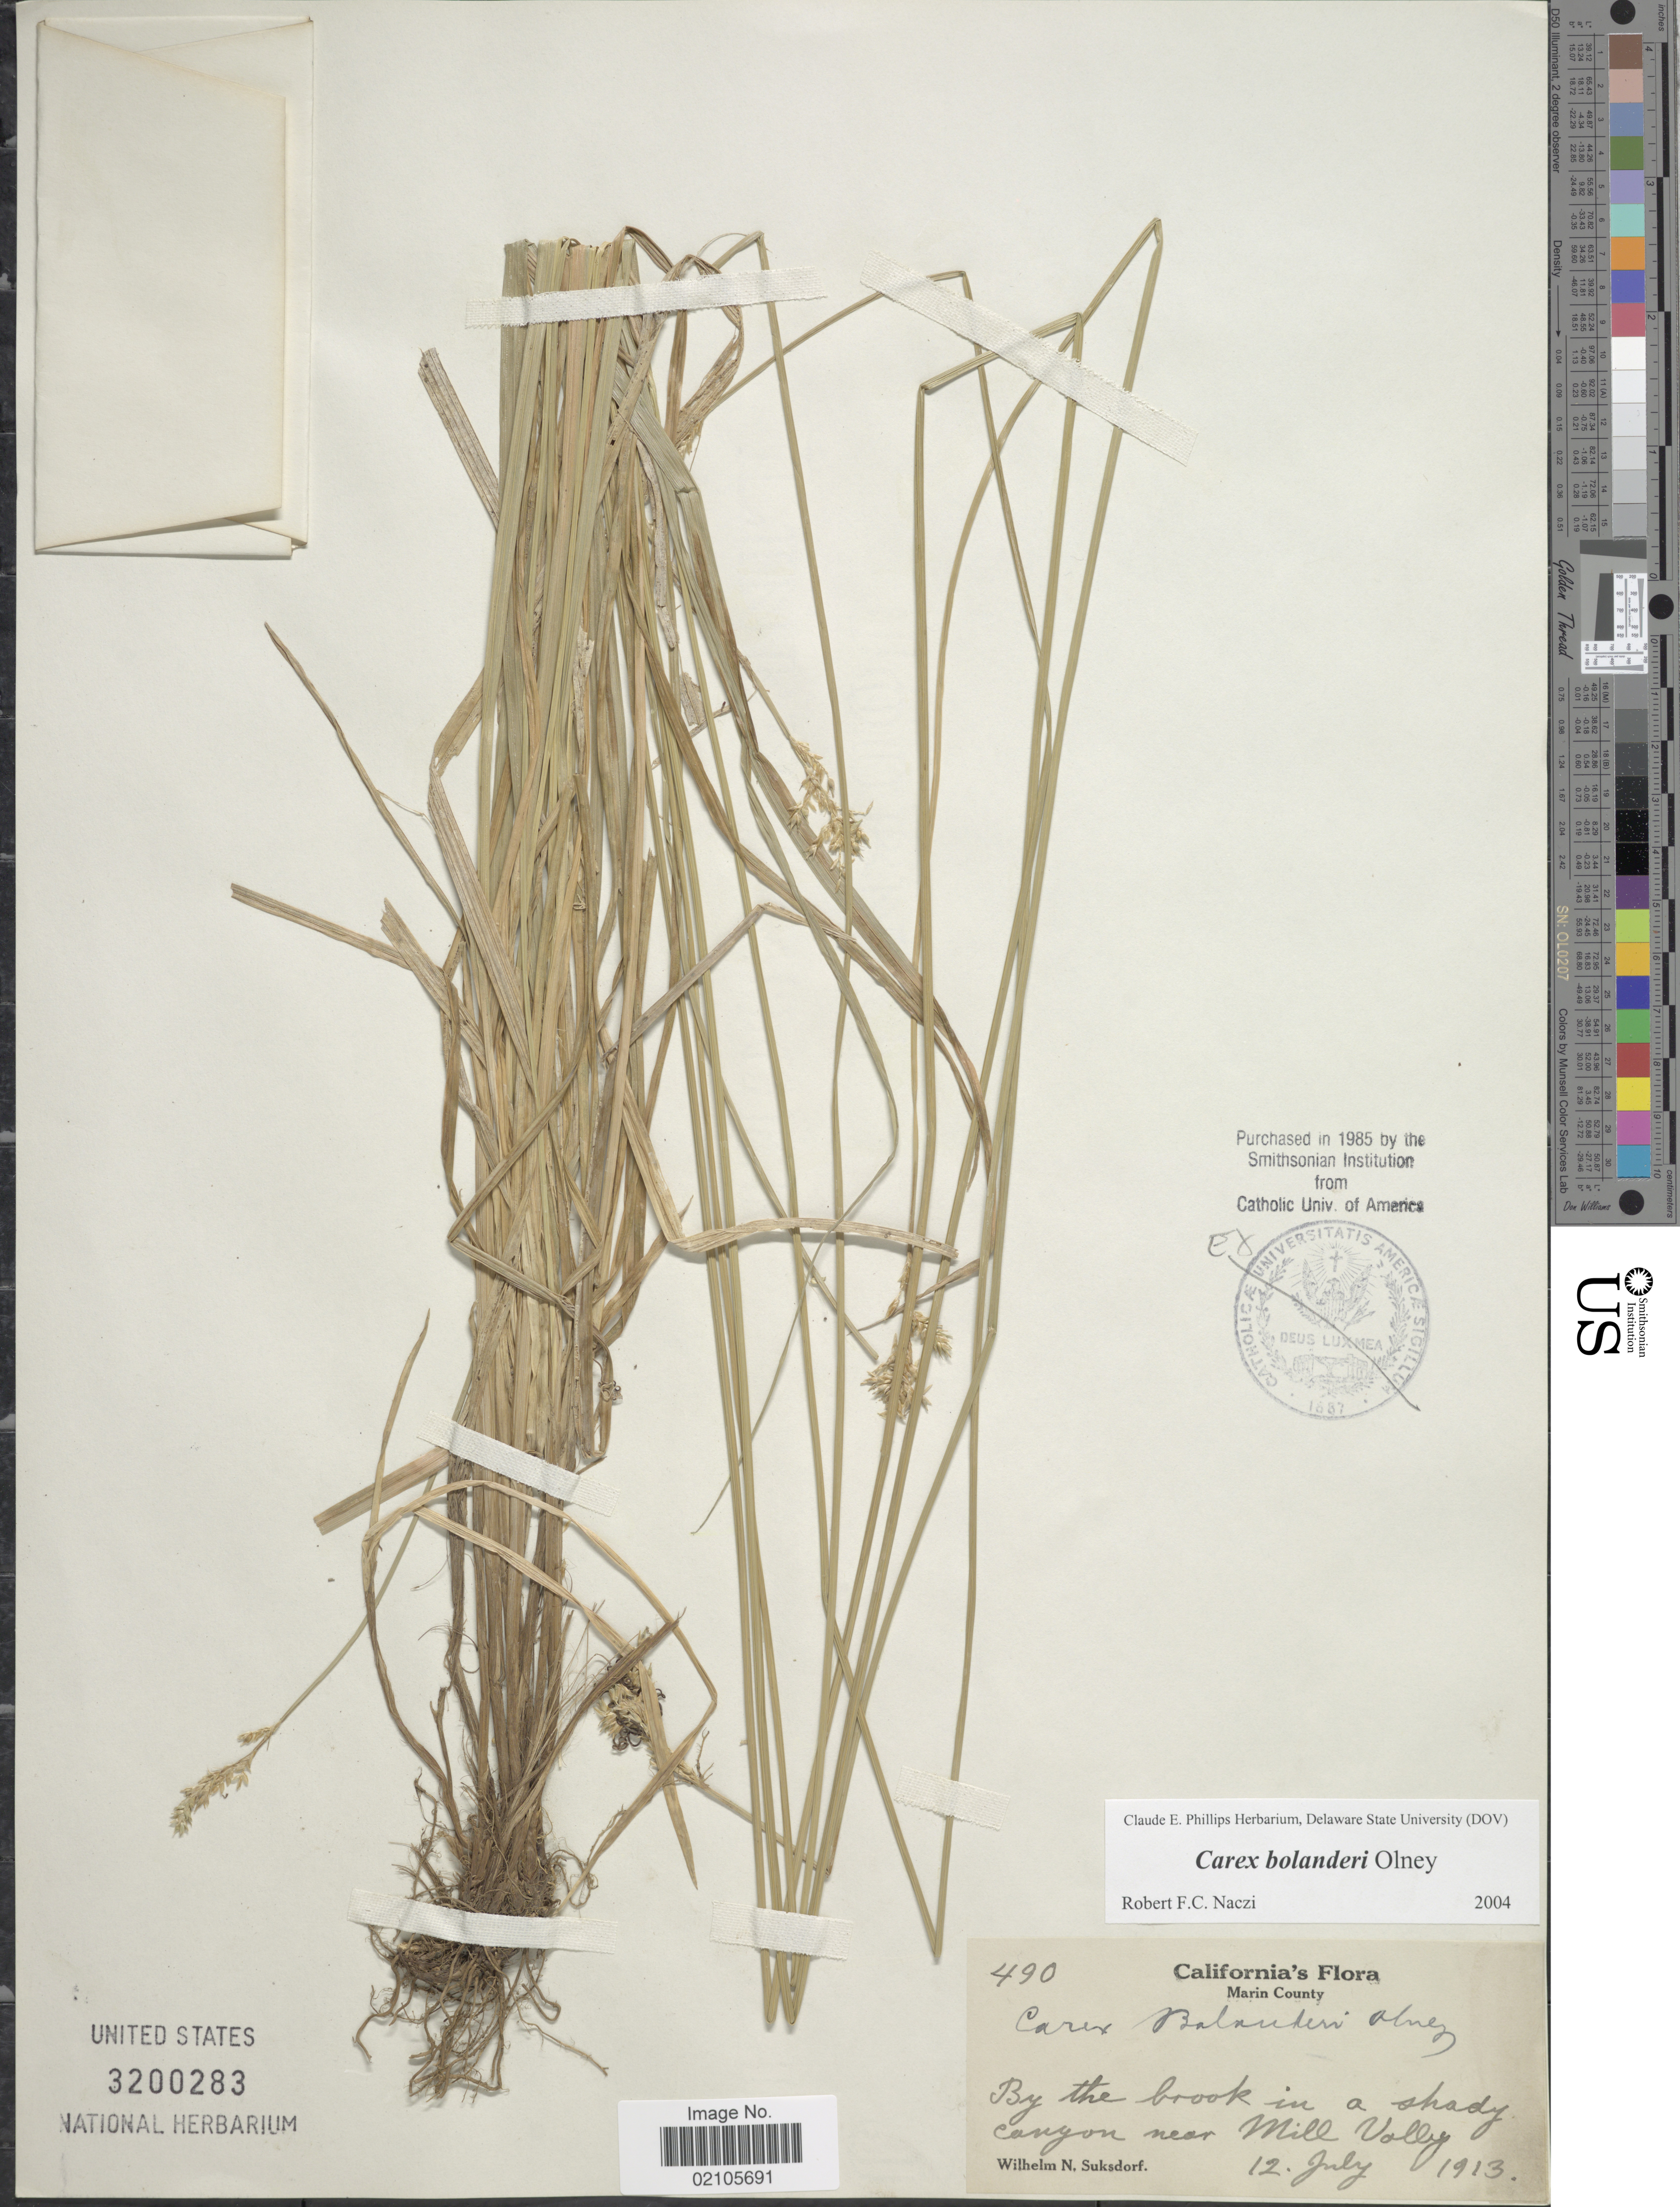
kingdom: Plantae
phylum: Tracheophyta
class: Liliopsida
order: Poales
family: Cyperaceae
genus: Carex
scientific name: Carex bolanderi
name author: Olney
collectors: W. N. Suksdorf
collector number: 490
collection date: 1913-07-12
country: United States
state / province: California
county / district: Marin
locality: Marin County, By the brook in a shady canyon near Mill Valley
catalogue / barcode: US 3200283